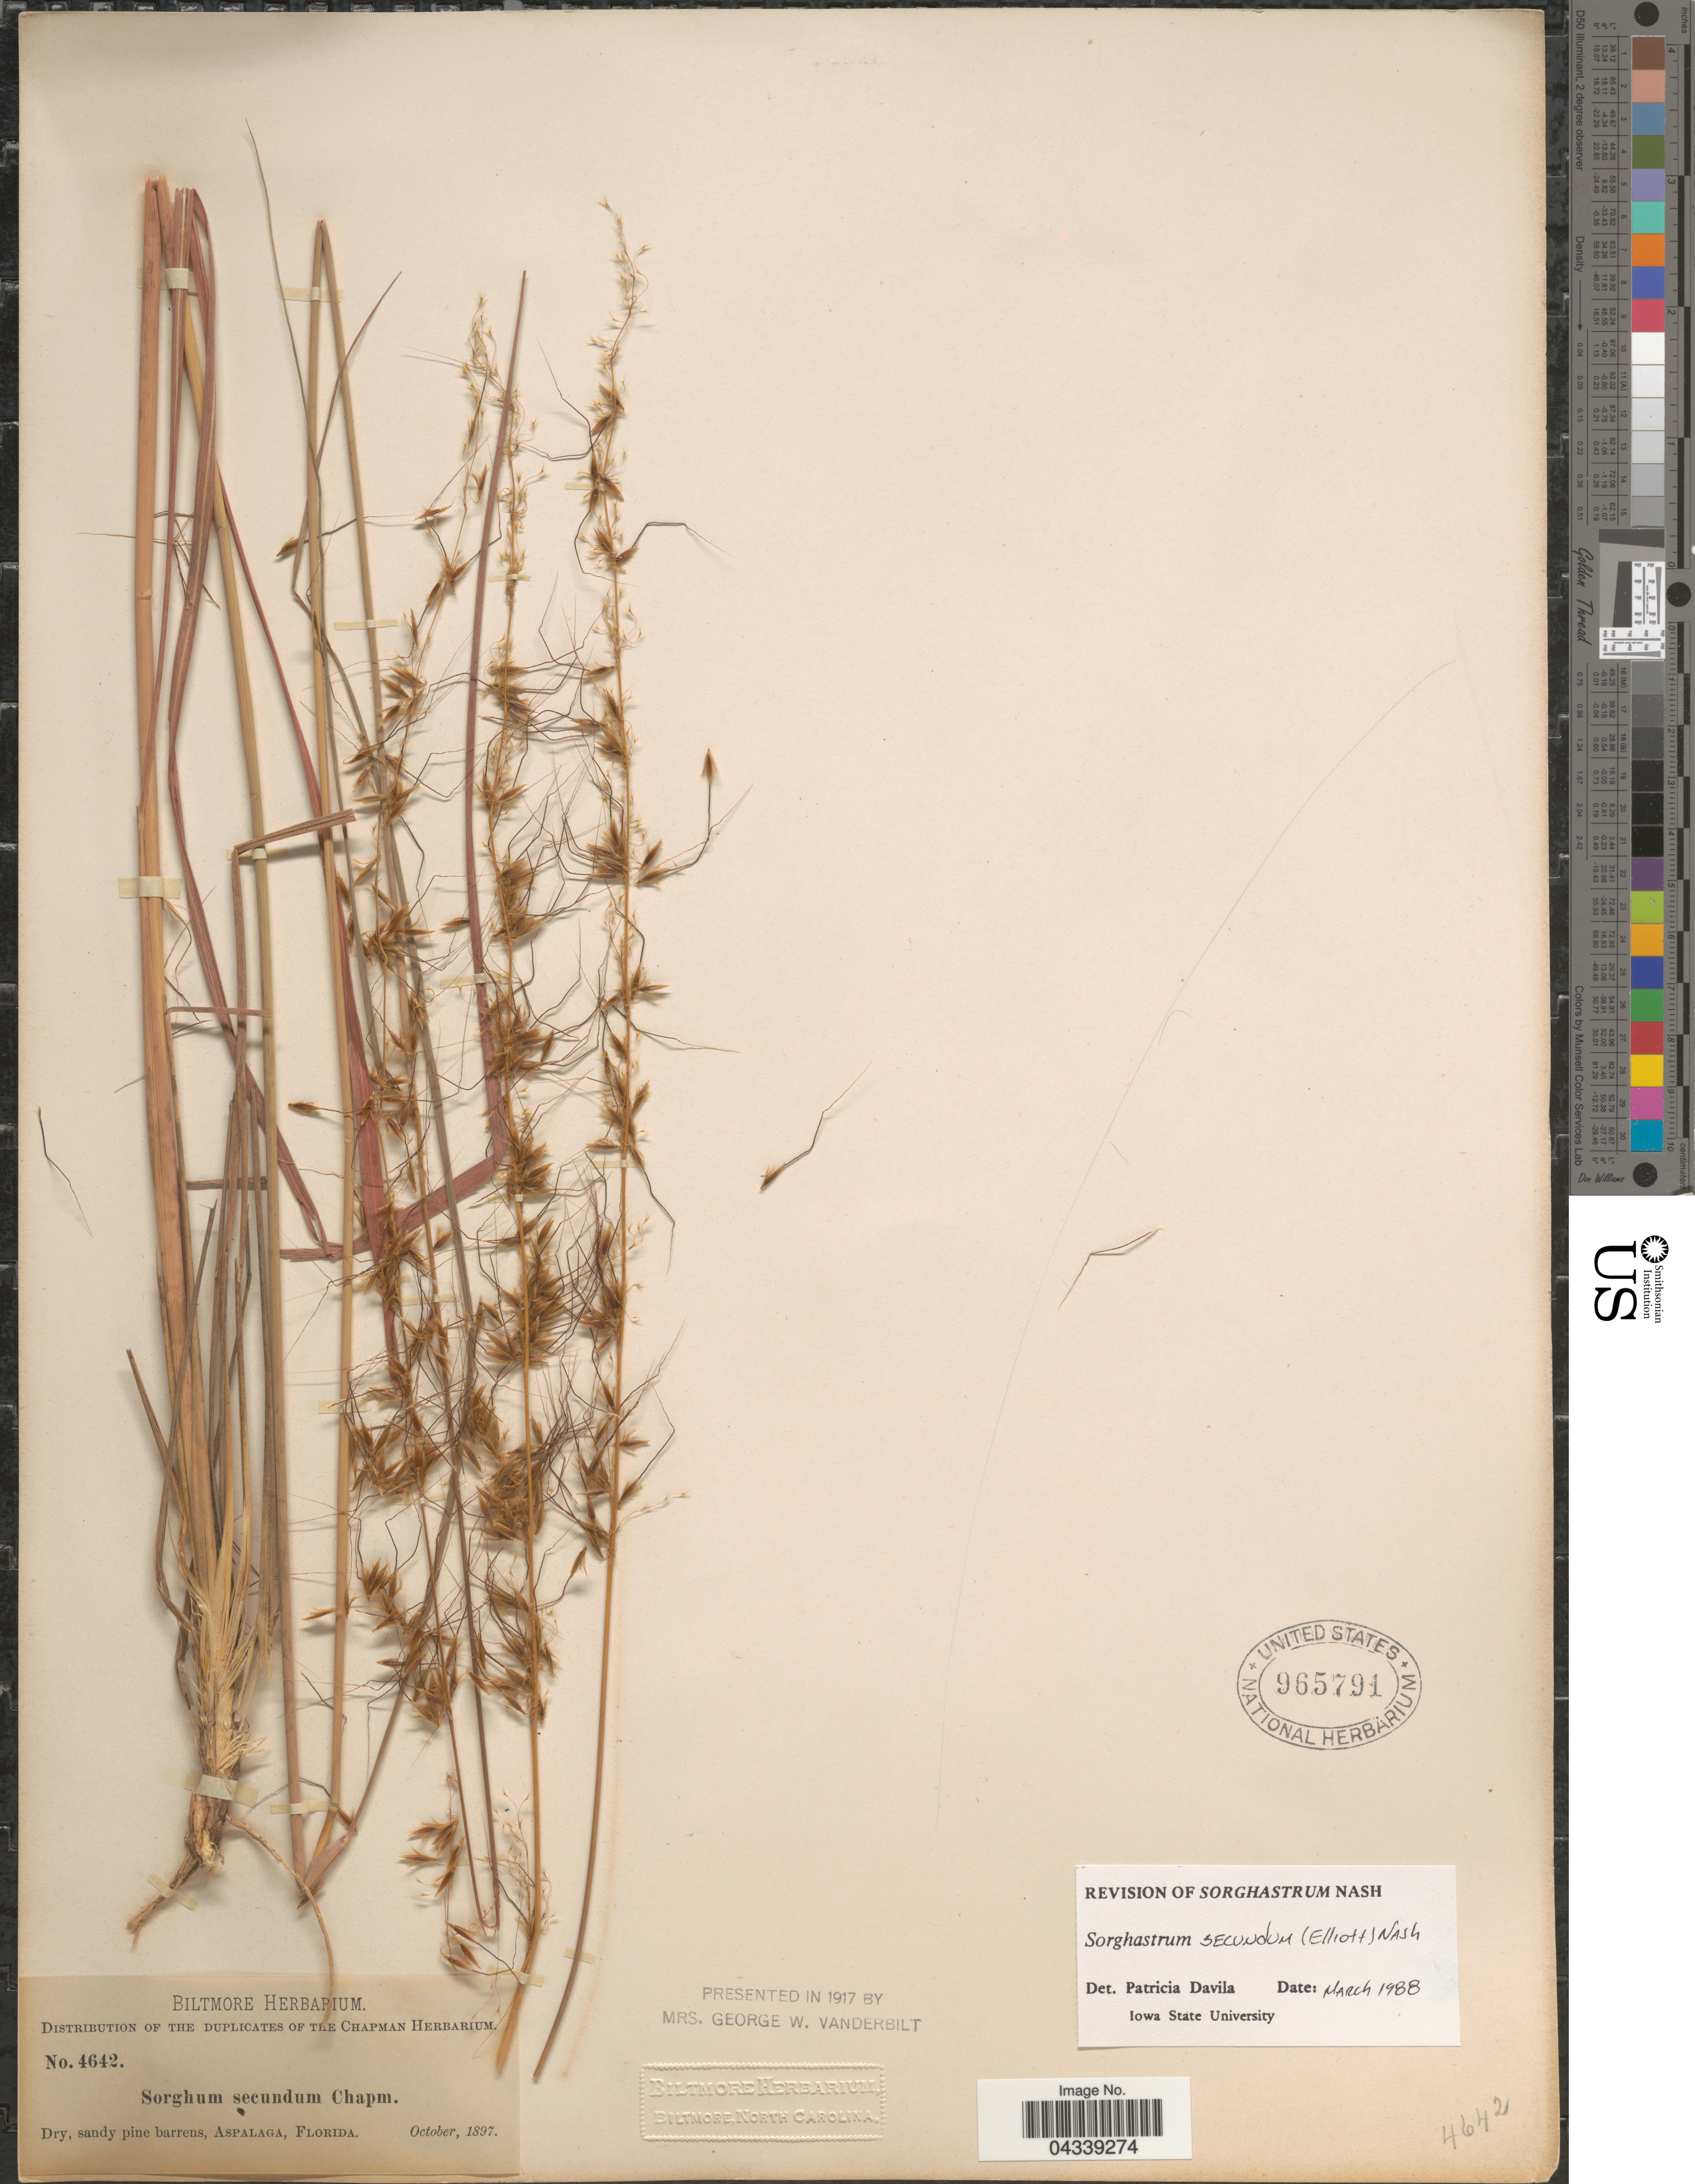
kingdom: Plantae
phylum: Tracheophyta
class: Liliopsida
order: Poales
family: Poaceae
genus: Sorghastrum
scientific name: Sorghastrum secundum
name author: (Elliott) Nash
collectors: ex herb. Biltmore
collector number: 4642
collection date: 1897-10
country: United States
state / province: Florida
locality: Dry, sandy pine barrens, Aspalaga.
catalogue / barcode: US 965791